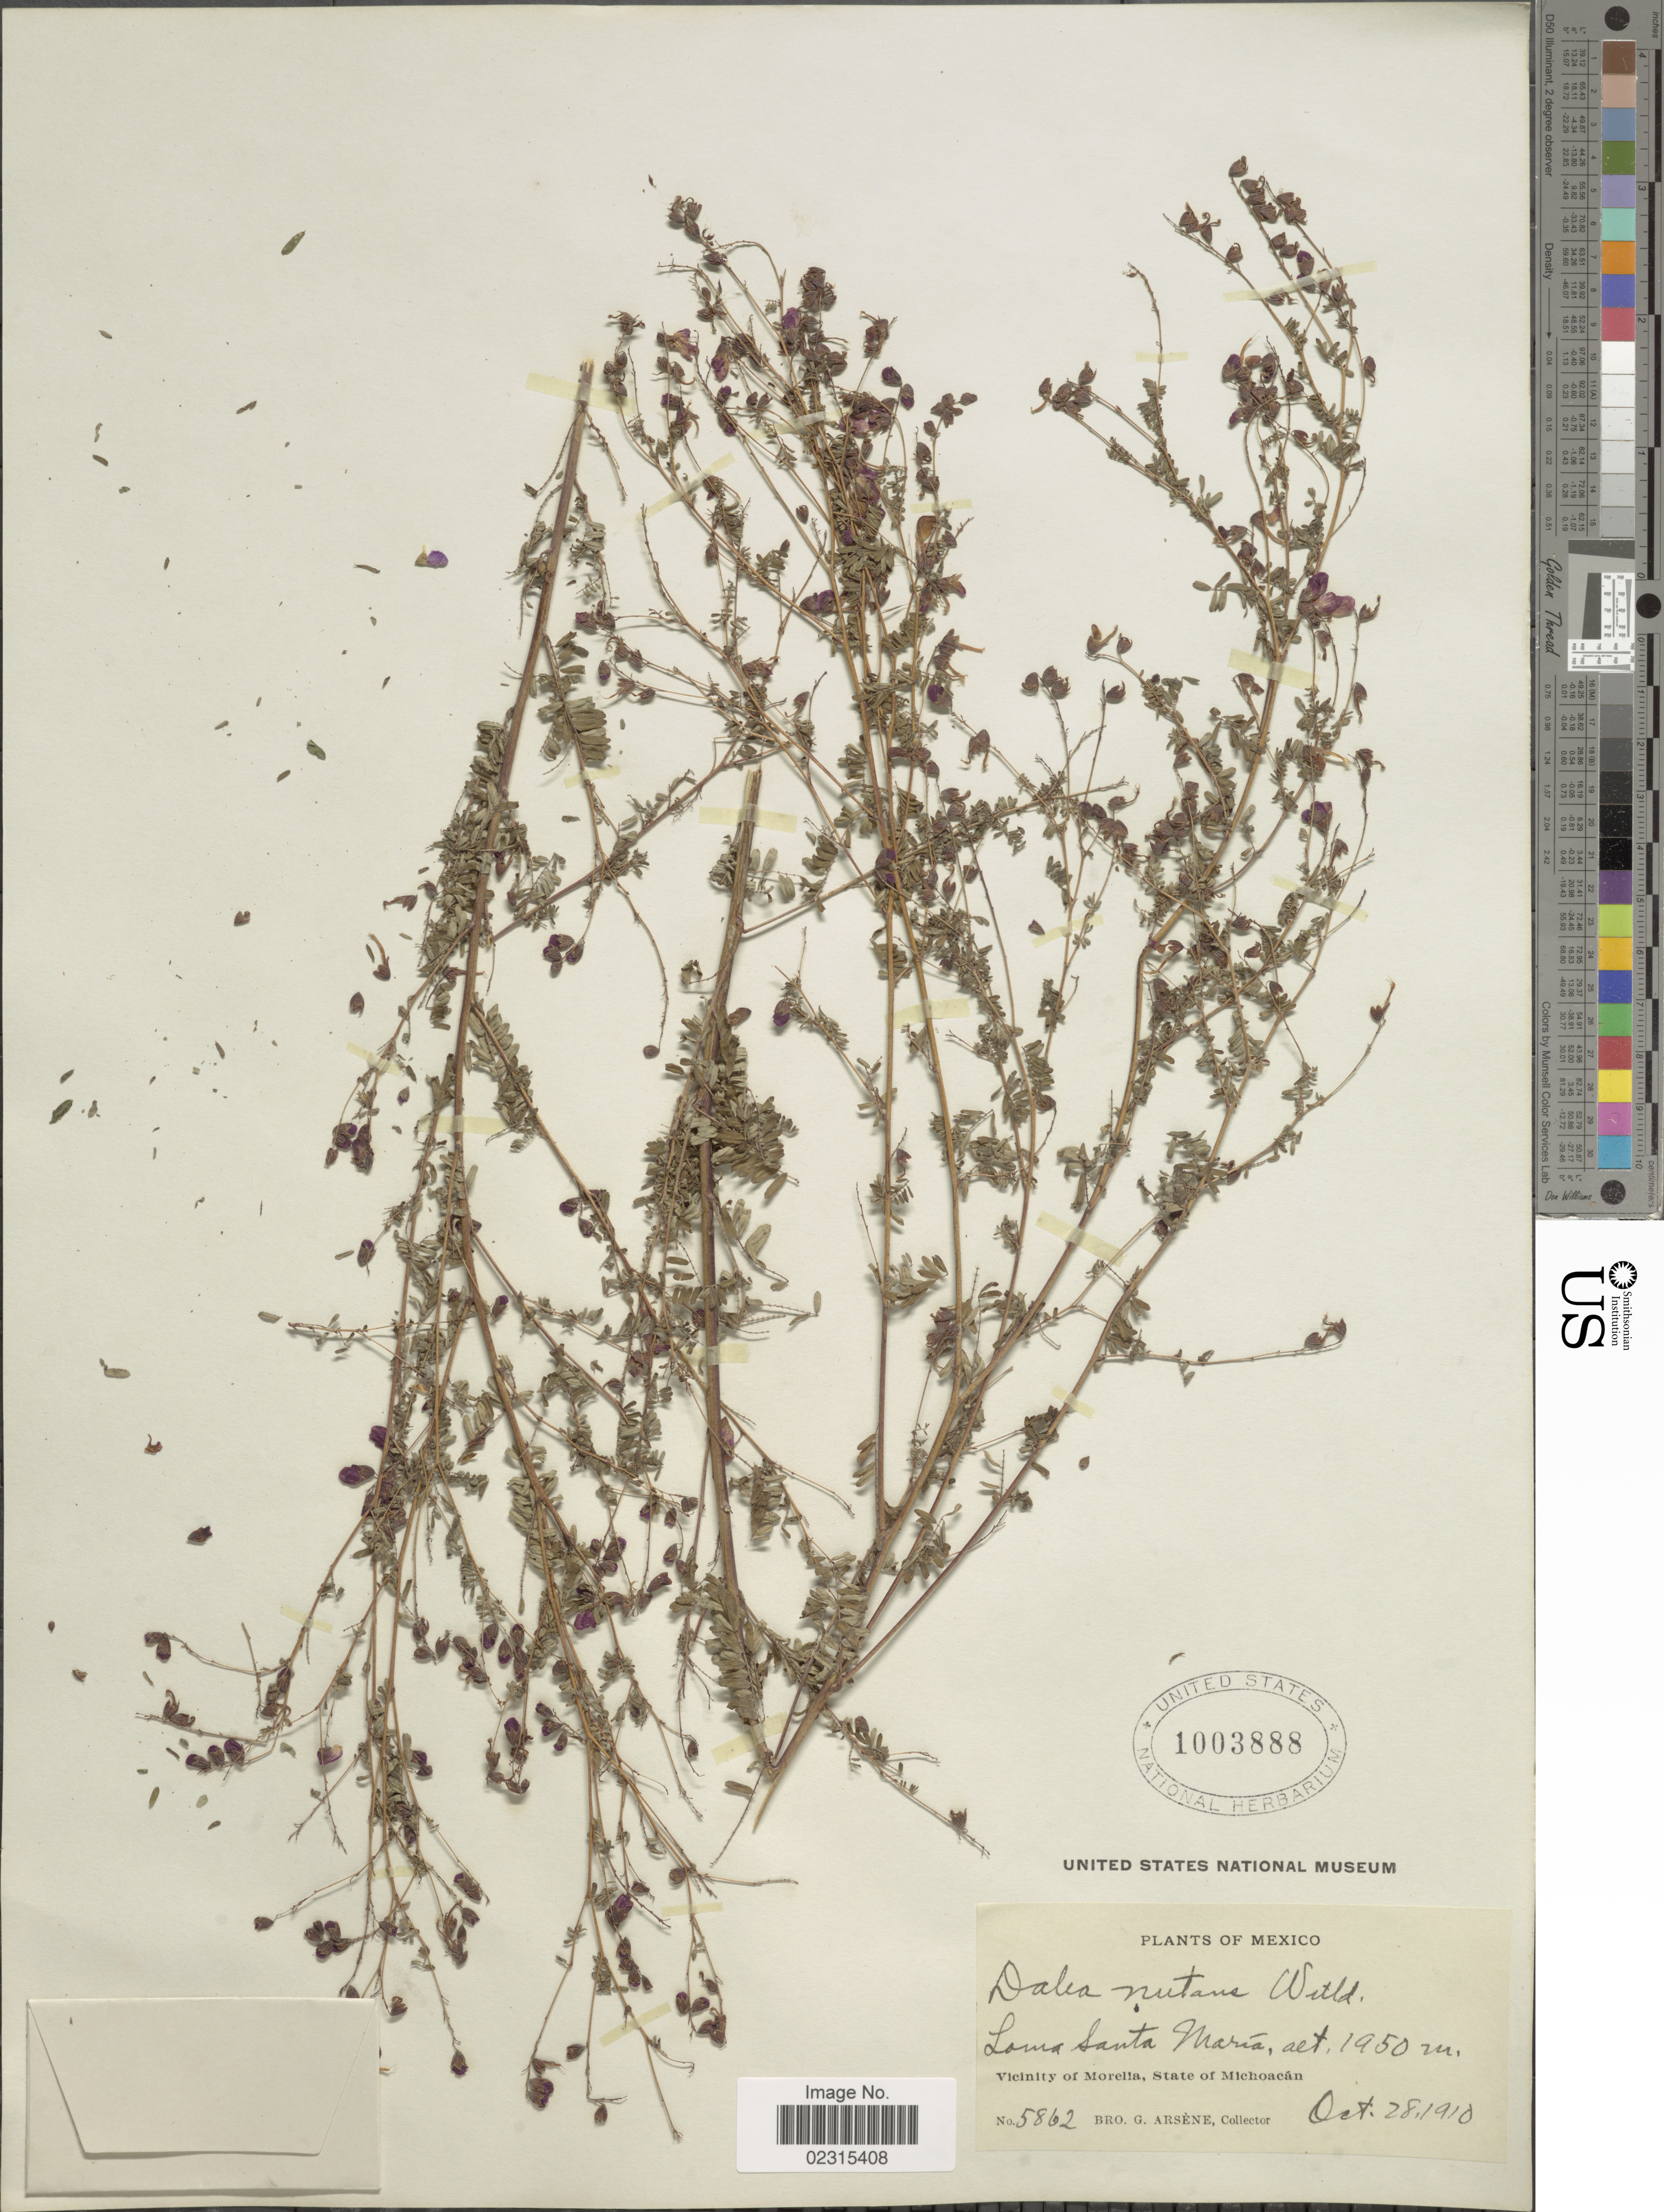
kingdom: Plantae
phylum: Tracheophyta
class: Magnoliopsida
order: Fabales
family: Fabaceae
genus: Marina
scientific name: Marina nutans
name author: (Cav.) Barneby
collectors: Bro. G. Arsène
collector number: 5862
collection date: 1910-10-28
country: Mexico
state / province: Michoacán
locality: Vicinity of Morelia, Loma Santa Maria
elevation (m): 1900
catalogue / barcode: US 1003888